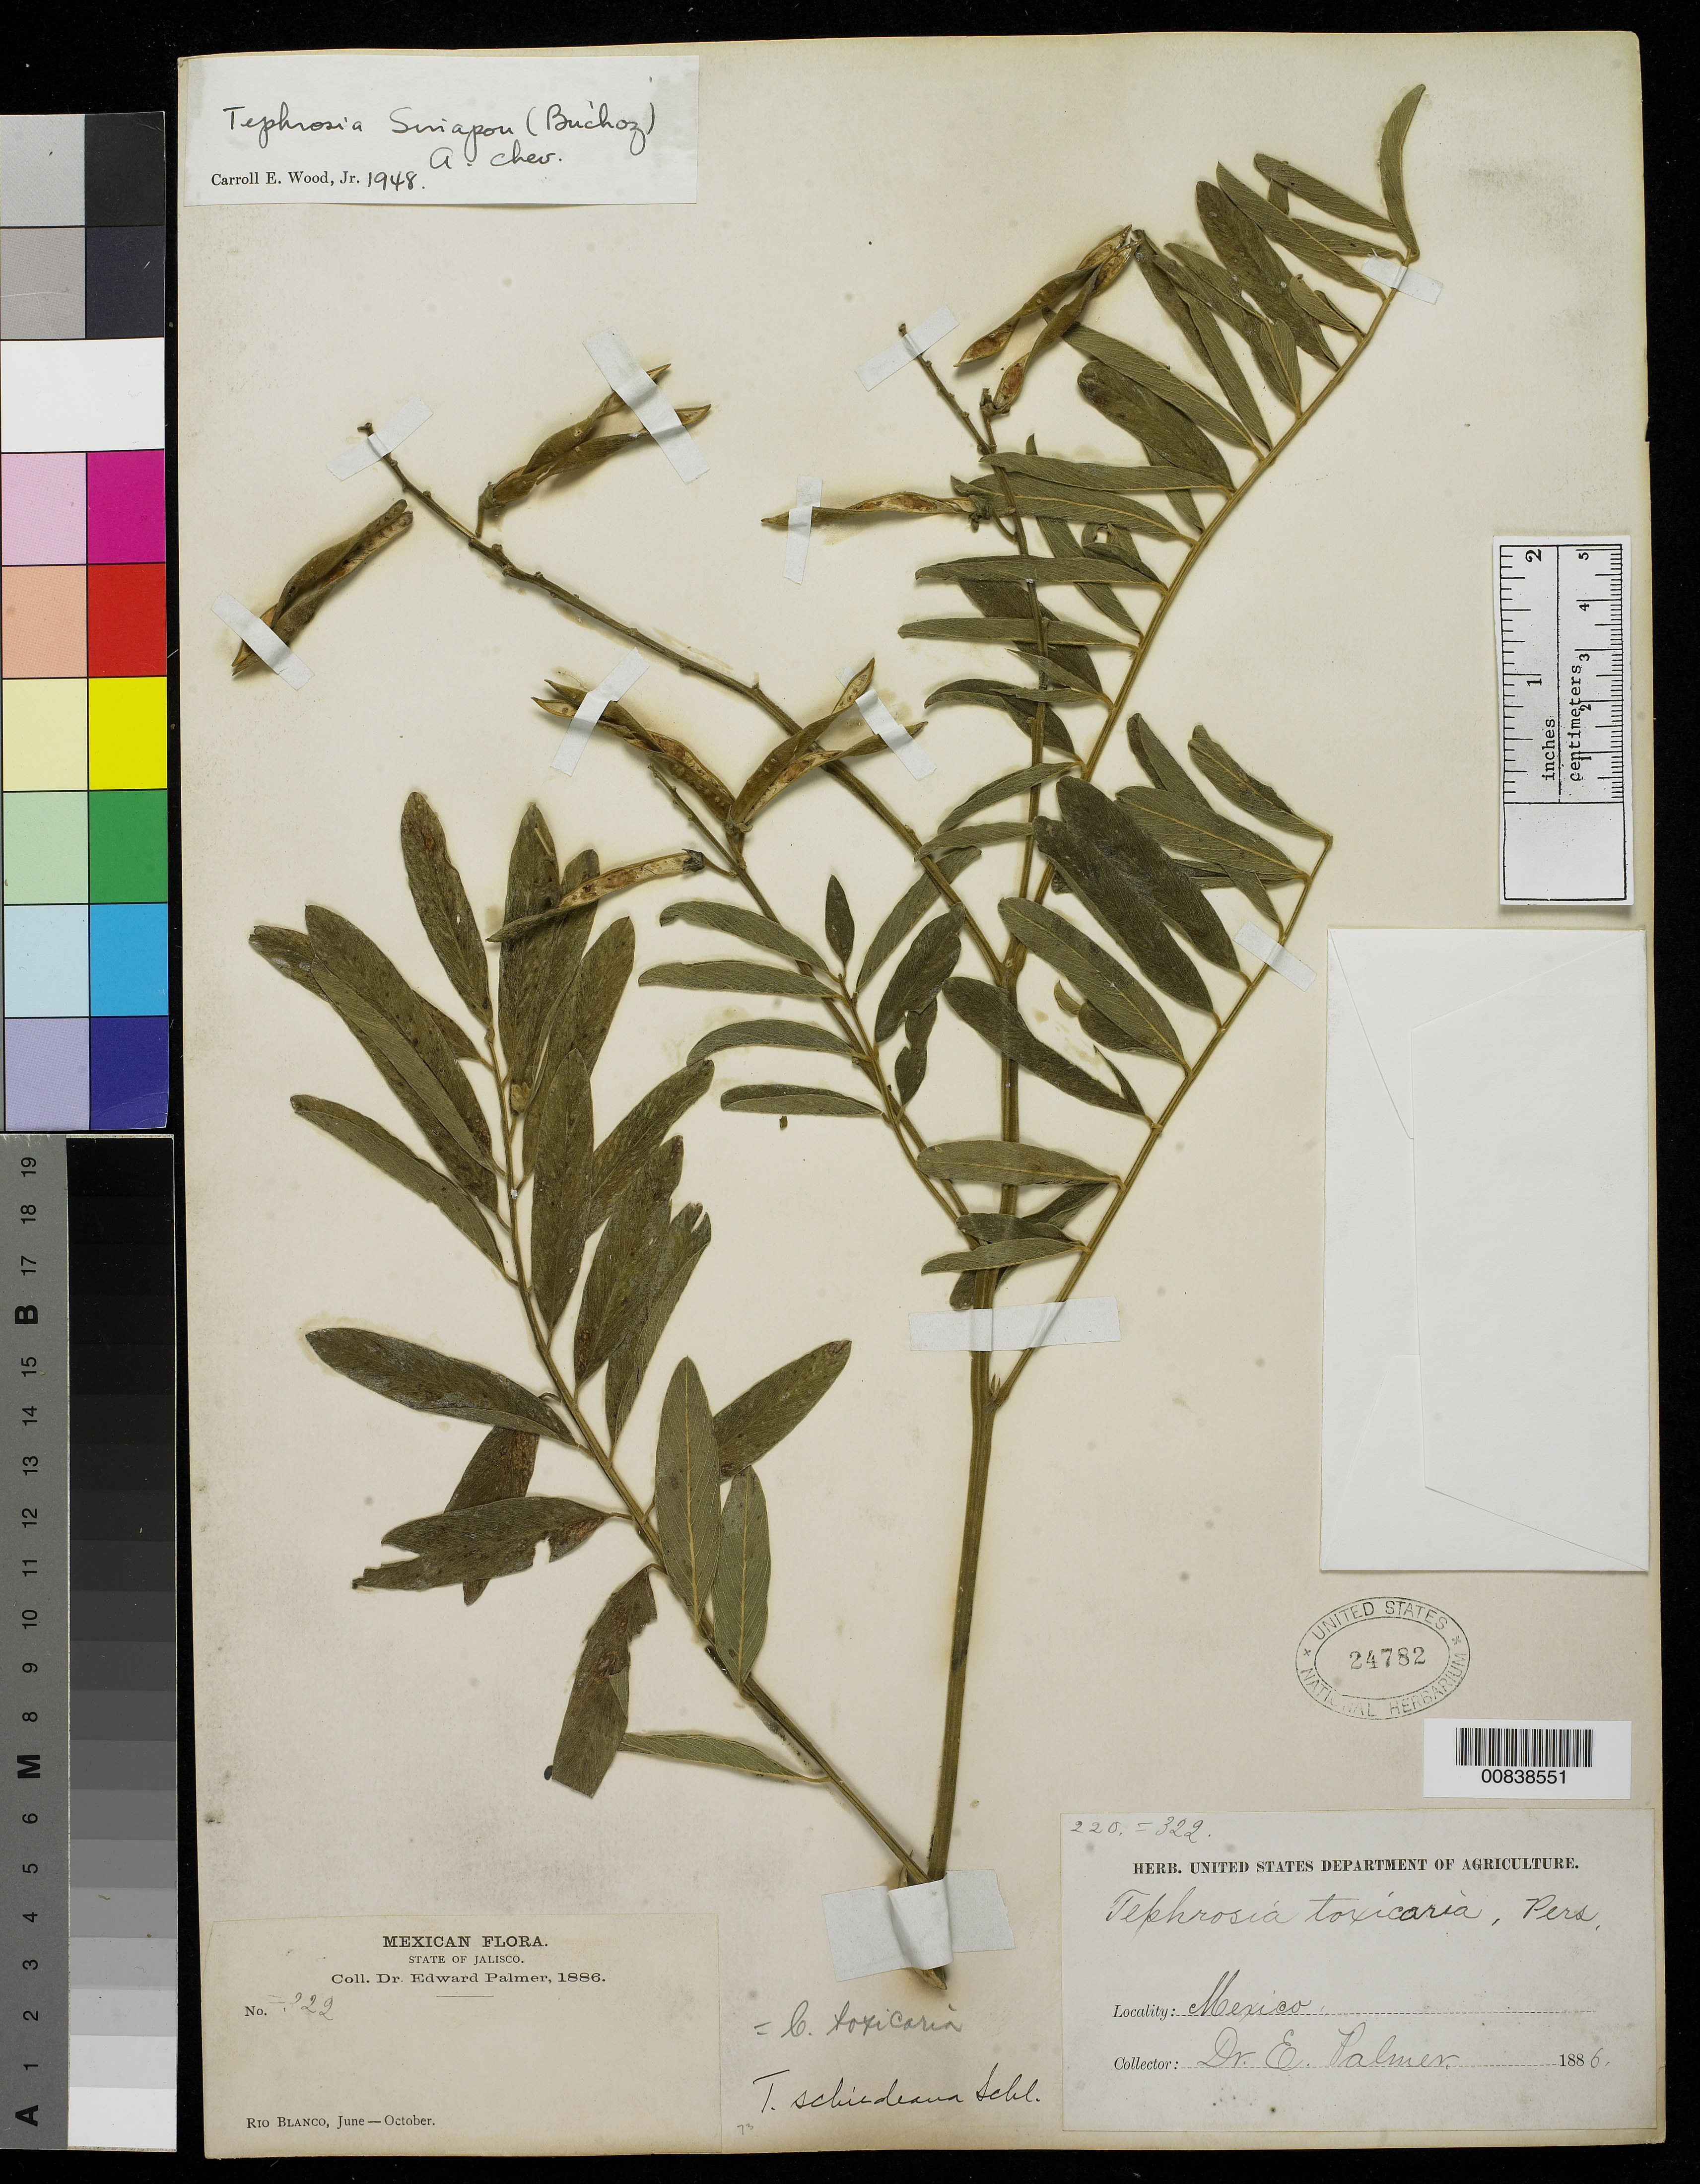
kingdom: Plantae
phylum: Tracheophyta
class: Magnoliopsida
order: Fabales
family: Fabaceae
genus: Tephrosia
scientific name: Tephrosia sinapou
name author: (Buc'hoz) A. Chev.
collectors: E. Palmer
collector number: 220=322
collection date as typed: Jun 1886 to -- Oct 1886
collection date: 1886-06/1886-10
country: Mexico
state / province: Jalisco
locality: Río Blanco, Jalisco.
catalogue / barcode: US 24782